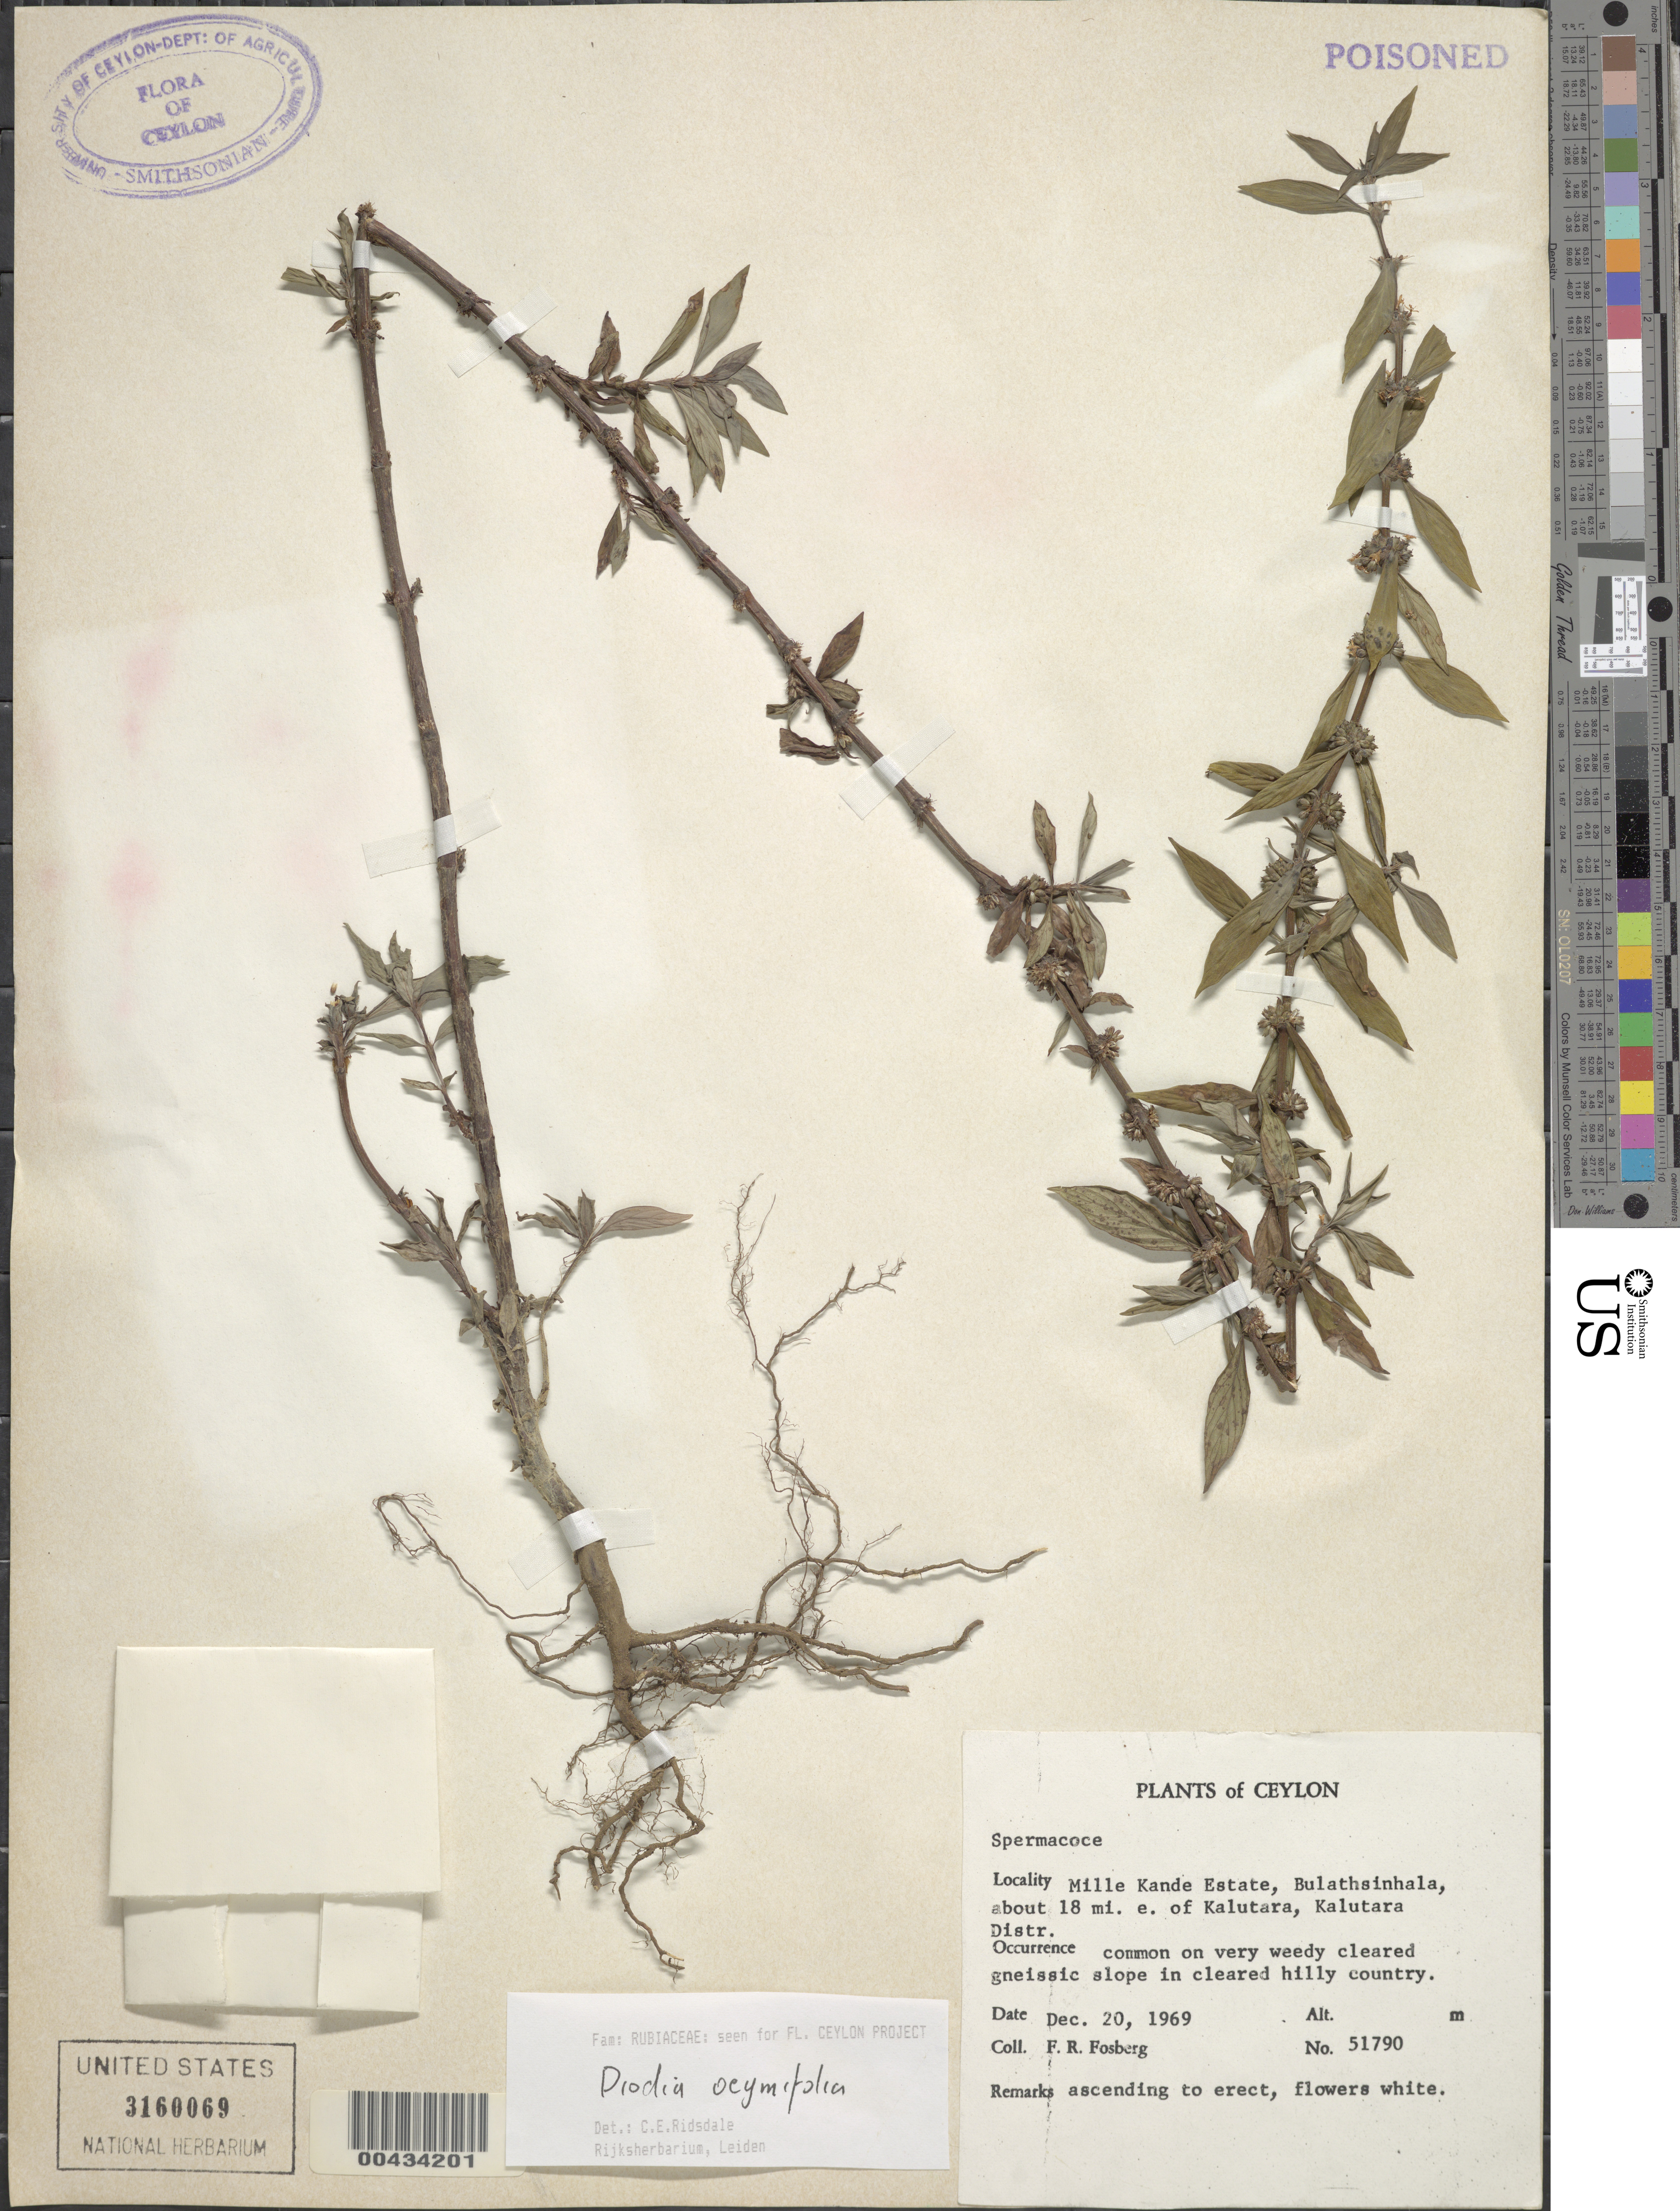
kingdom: Plantae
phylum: Tracheophyta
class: Magnoliopsida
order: Gentianales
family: Rubiaceae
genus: Diodia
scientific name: Diodia ocymifolia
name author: (Willd.) Bremek.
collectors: F. R. Fosberg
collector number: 51790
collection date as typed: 20 Dec 1969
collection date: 1969-12-20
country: Sri Lanka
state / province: Western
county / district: Kalutara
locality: Mille Kande Estate, Bulathsinhala, about 18 mi E of Kalutara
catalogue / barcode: US 3160069